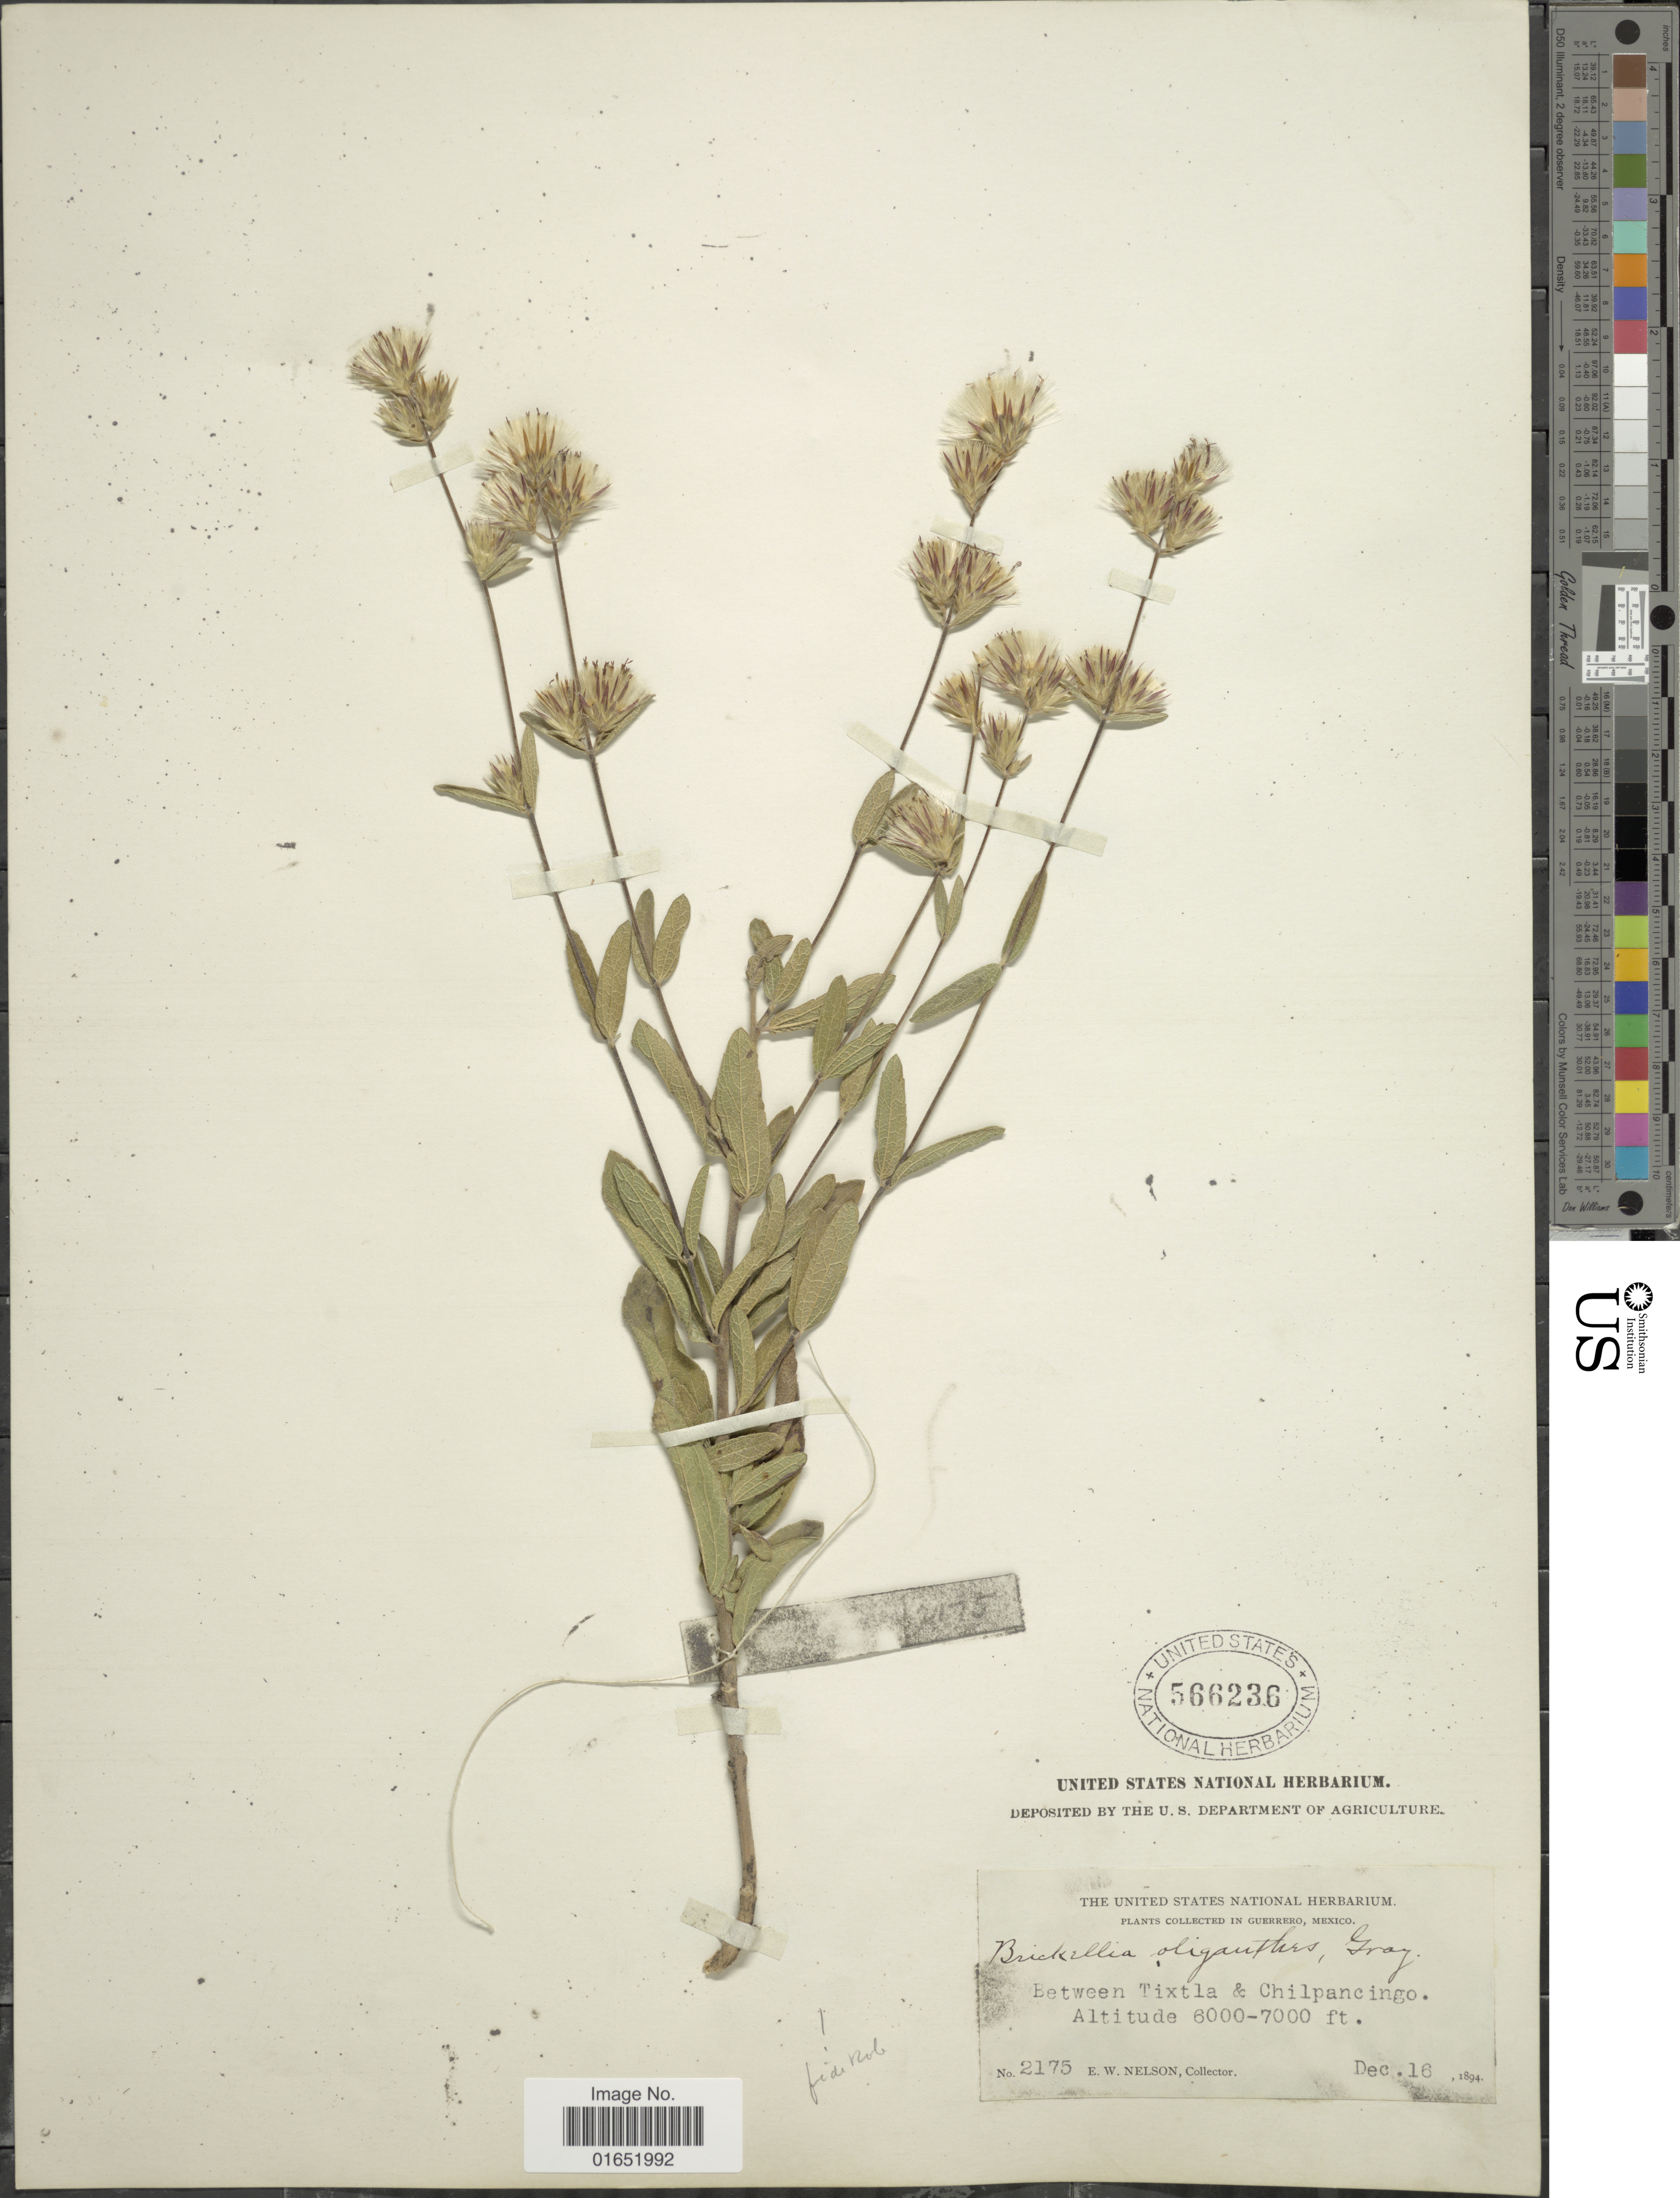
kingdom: Plantae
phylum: Tracheophyta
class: Magnoliopsida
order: Asterales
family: Asteraceae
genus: Brickellia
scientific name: Brickellia oliganthes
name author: (Less.) A. Gray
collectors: E. W. Nelson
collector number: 2175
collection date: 1894-12-16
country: Mexico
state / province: Guerrero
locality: Between Tixtla & Chilpancingo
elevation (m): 1829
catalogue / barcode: US 566236